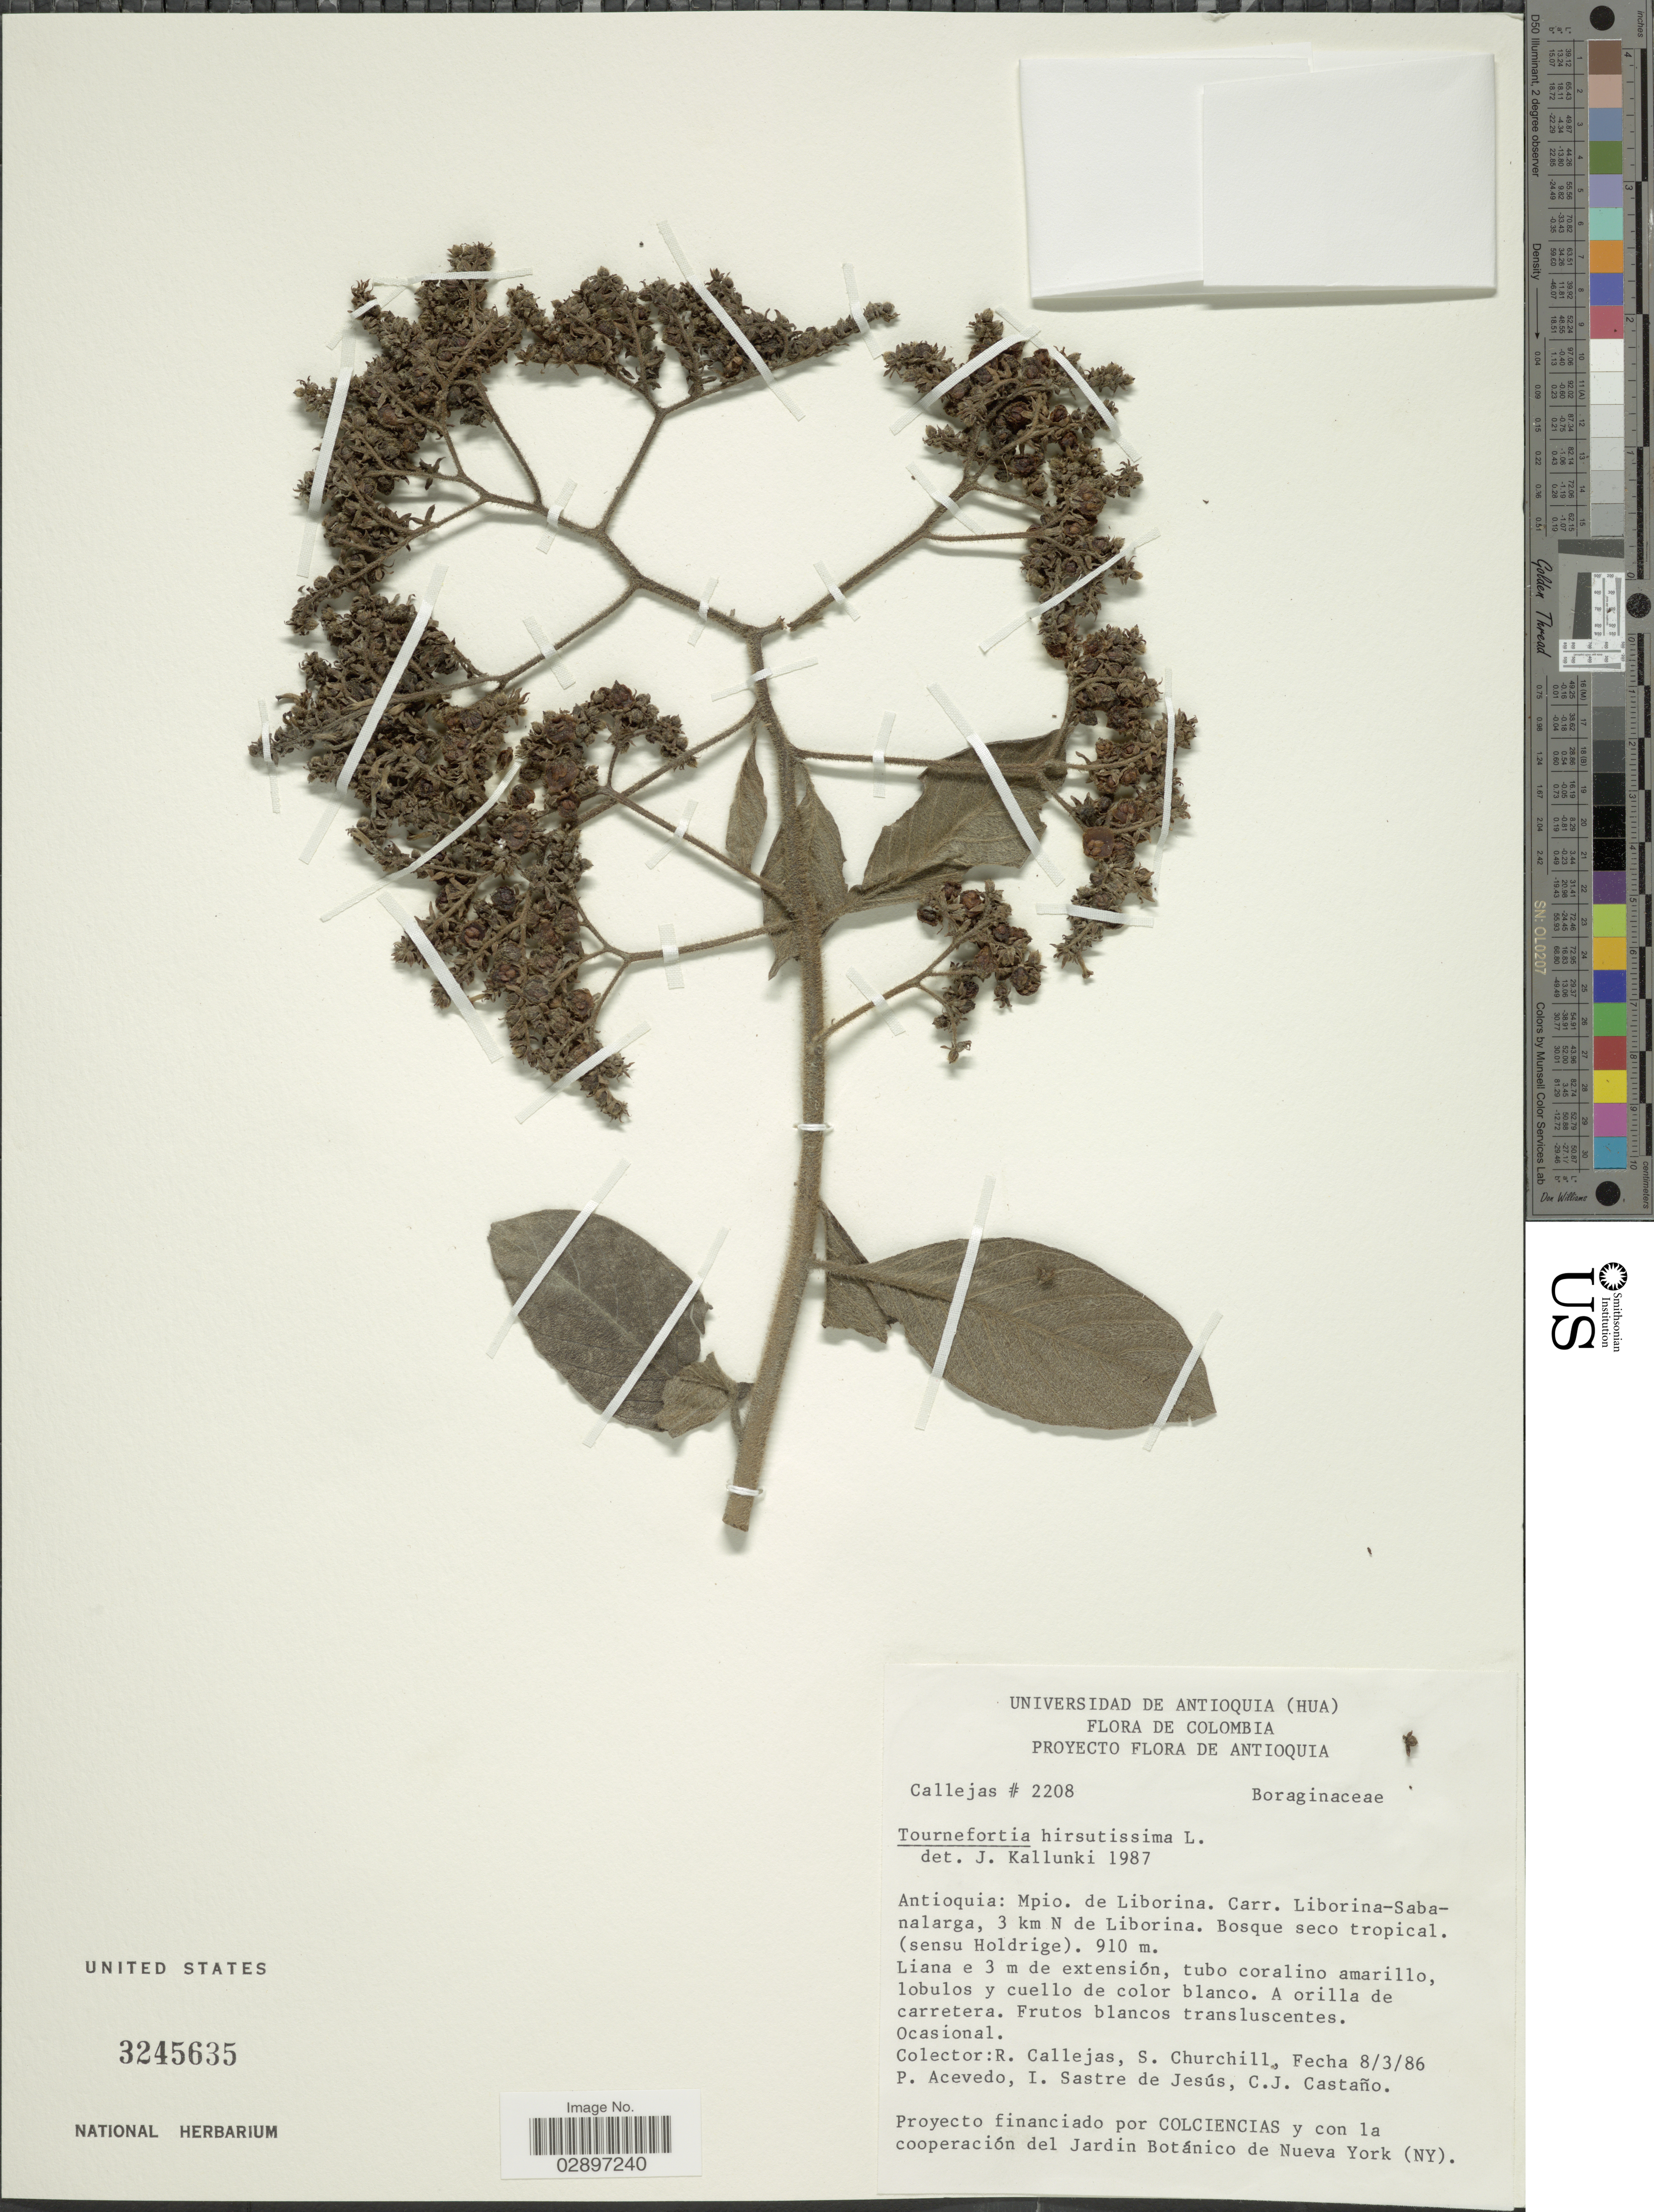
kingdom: Plantae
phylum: Tracheophyta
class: Magnoliopsida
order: Boraginales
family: Heliotropiaceae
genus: Tournefortia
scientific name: Tournefortia hirsutissima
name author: L.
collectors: R. Callejas, S. Churchill, P. Acevedo-Rodr., I. Sastre-de Jesús & C. Castaño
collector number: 2208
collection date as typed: Transcribed d/m/y: 8/3/86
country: Colombia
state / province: Antioquia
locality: Antioquia: Mpio. de Liborina. Carr. Liborina-Saba-nalarga, 3 km N de Liborina. Antioquia.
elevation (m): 910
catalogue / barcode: US 3245635